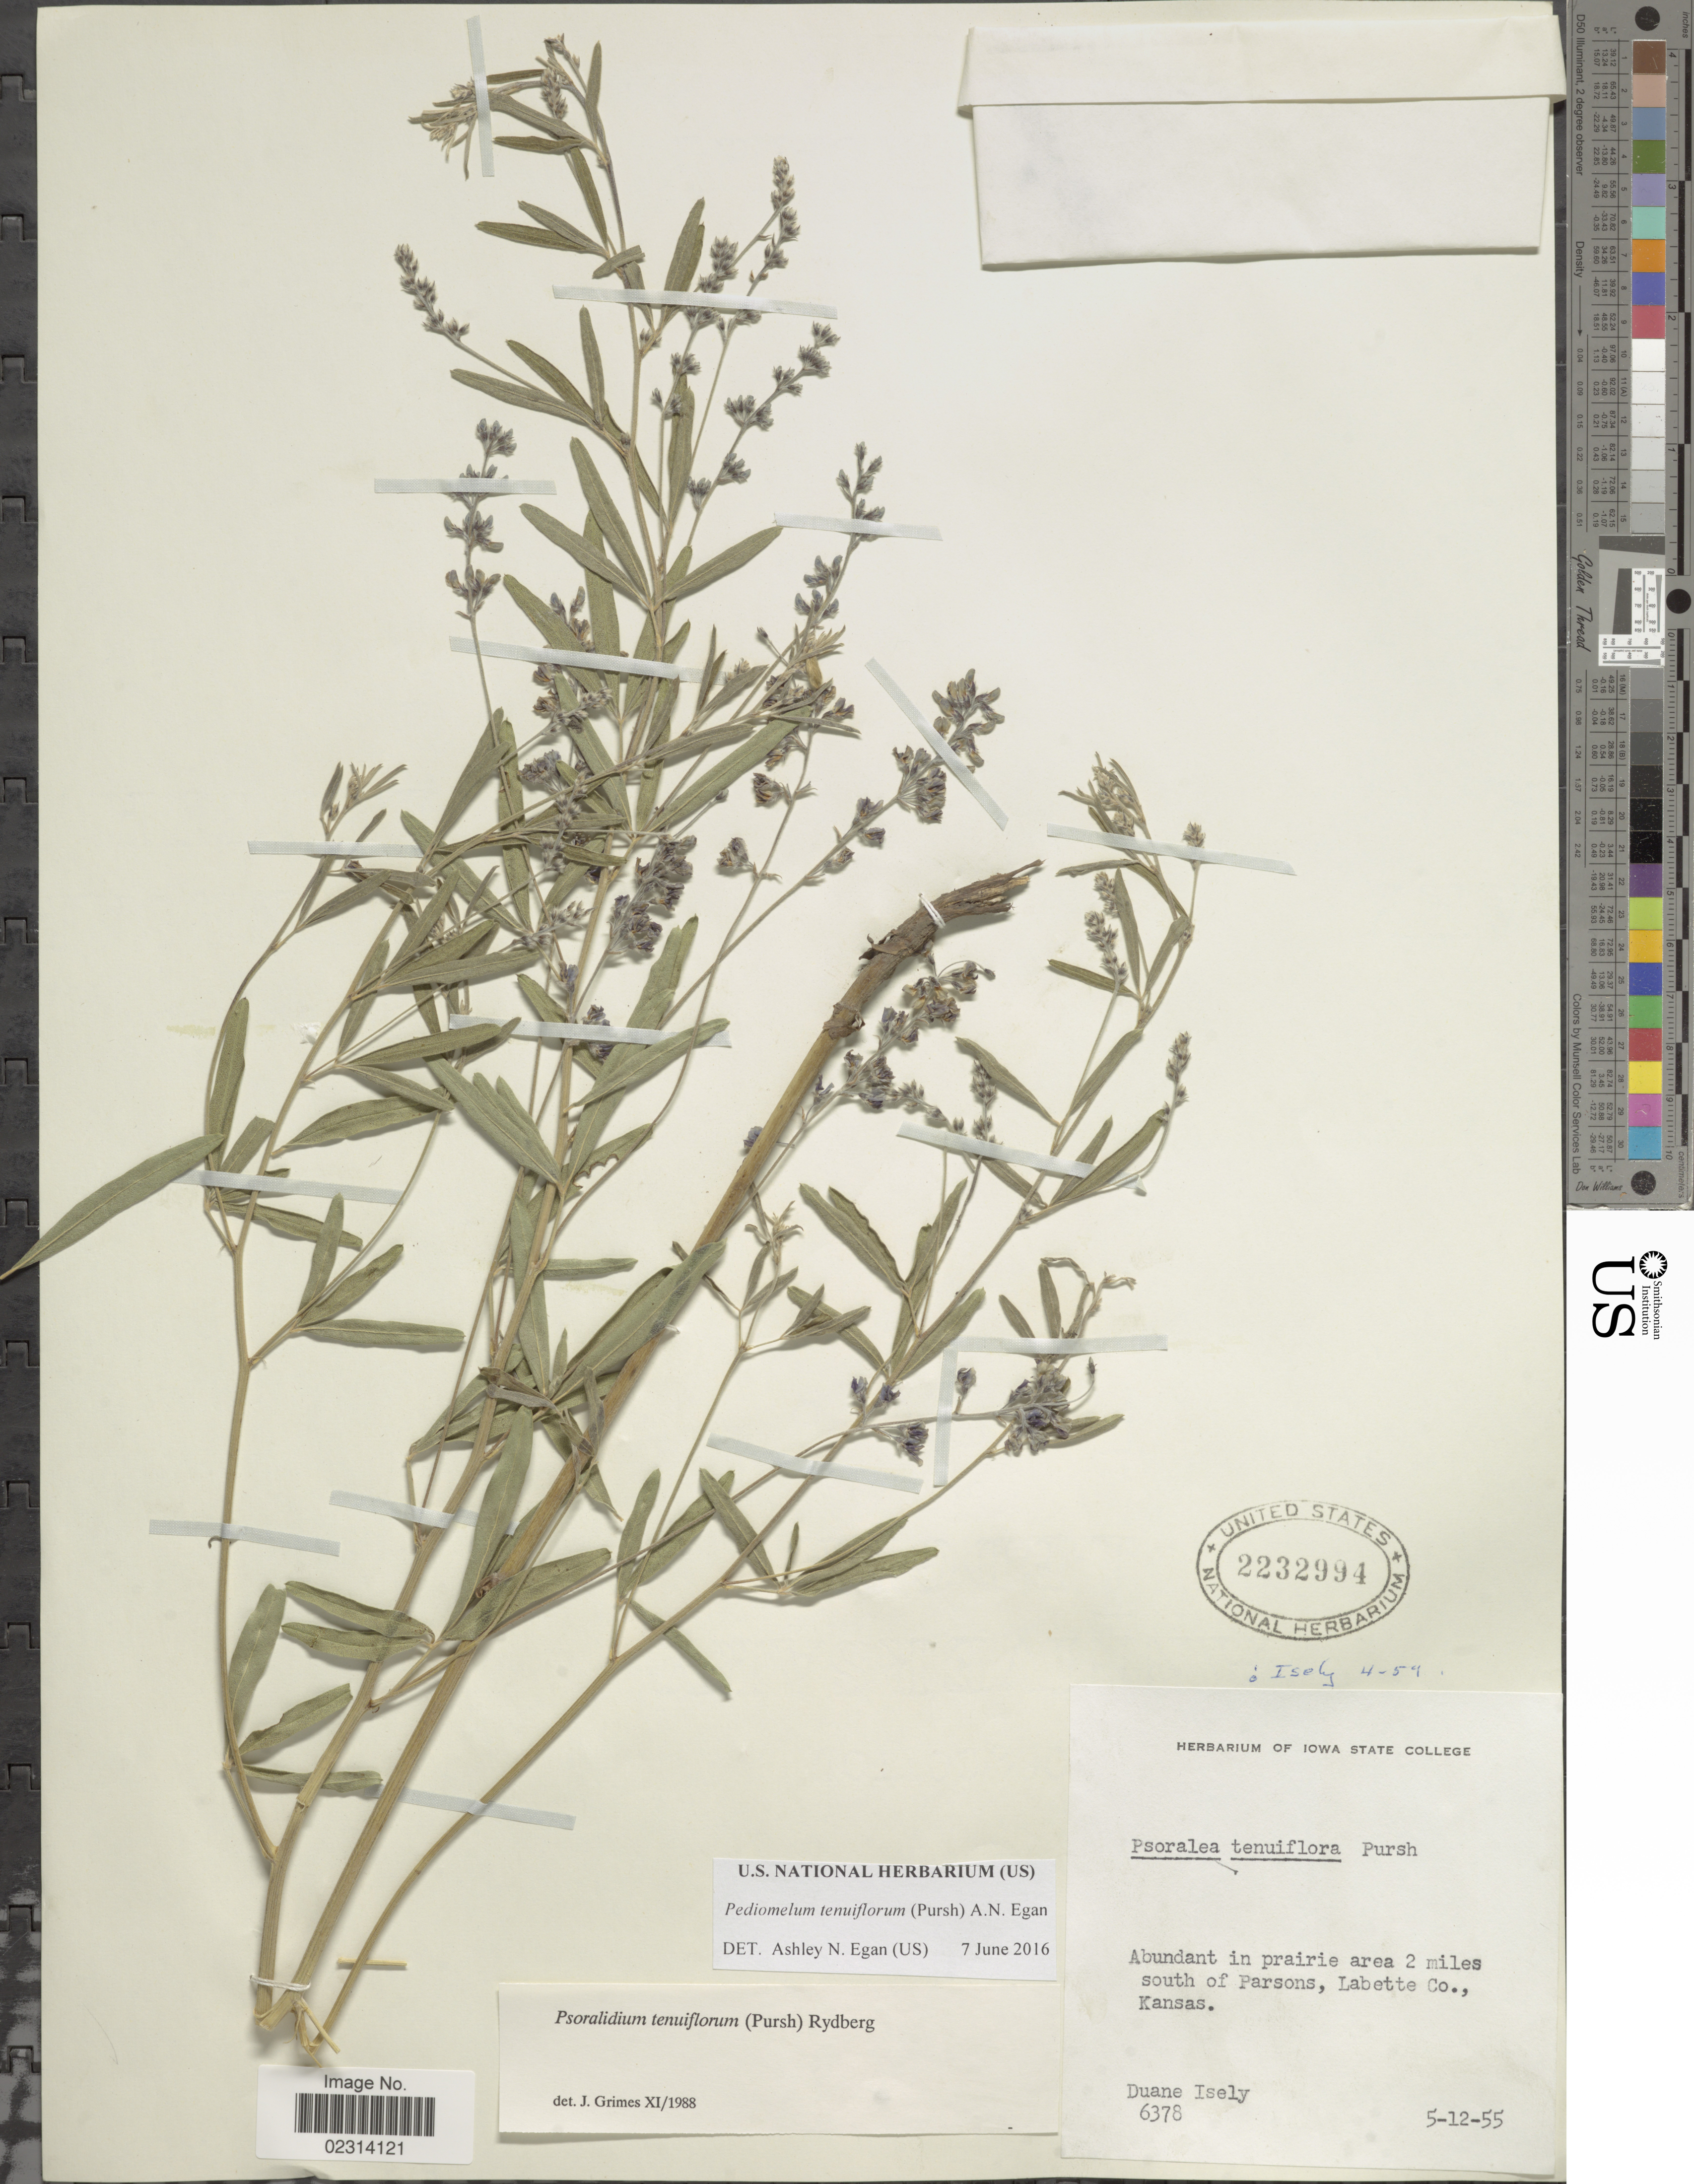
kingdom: Plantae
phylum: Tracheophyta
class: Magnoliopsida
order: Fabales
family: Fabaceae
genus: Psoralidium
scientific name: Psoralidium tenuiflorum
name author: (Pursh) Rydb.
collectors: D. Isely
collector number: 6378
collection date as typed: Transcribed d/m/y: 12/5/55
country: United States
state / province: Kansas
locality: Abundant in prairie area 2 miles south of Parsons, Labette Co., Kansas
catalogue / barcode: US 2232994